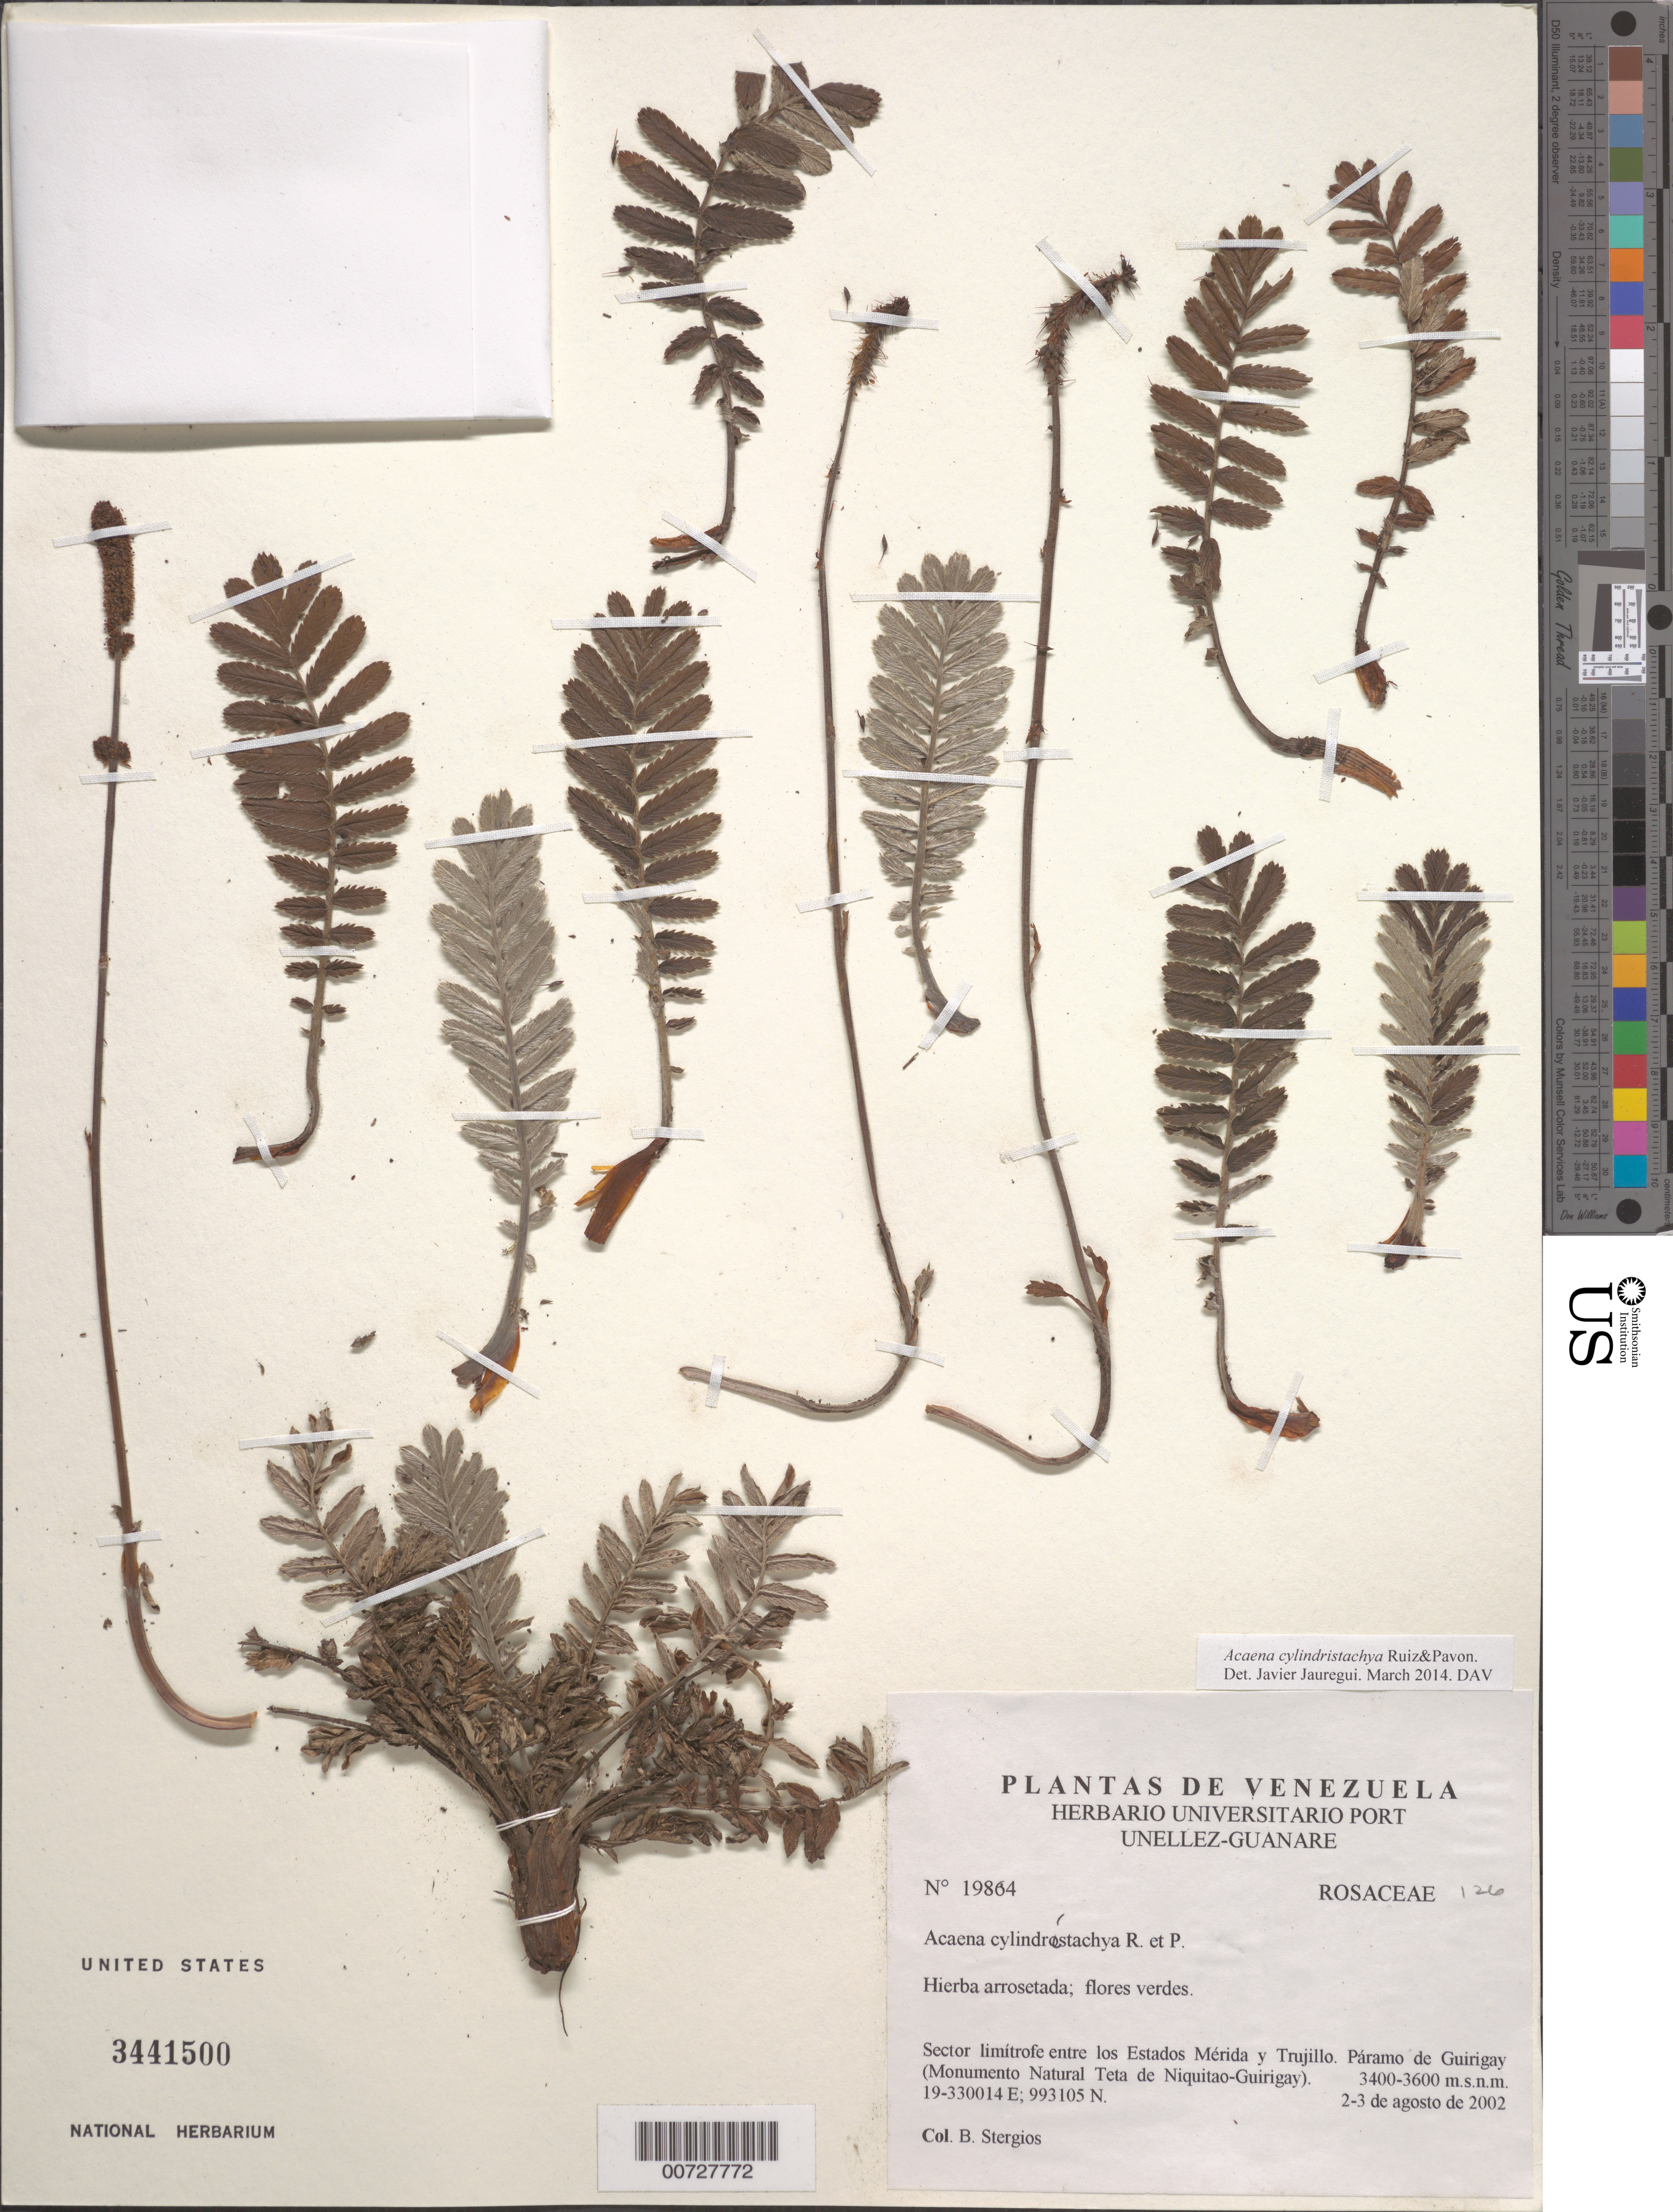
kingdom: Plantae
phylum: Tracheophyta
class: Magnoliopsida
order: Rosales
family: Rosaceae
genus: Acaena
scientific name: Acaena cylindristachya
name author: Ruiz & Pav.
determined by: Stergios, B. G.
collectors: B. G. Stergios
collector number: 19864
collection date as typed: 02 Aug 2002 to 03 Aug 2002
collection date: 2002-08-02/2002-08-03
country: Venezuela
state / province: Trujillo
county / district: Boconó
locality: Páramo de Guirigay (Monumento Natural Teta de Niquitao-Guirigay). Sector limítrofe entre los Estados Mérida y Trujillo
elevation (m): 3400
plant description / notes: PORT, US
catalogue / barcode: US 3441500